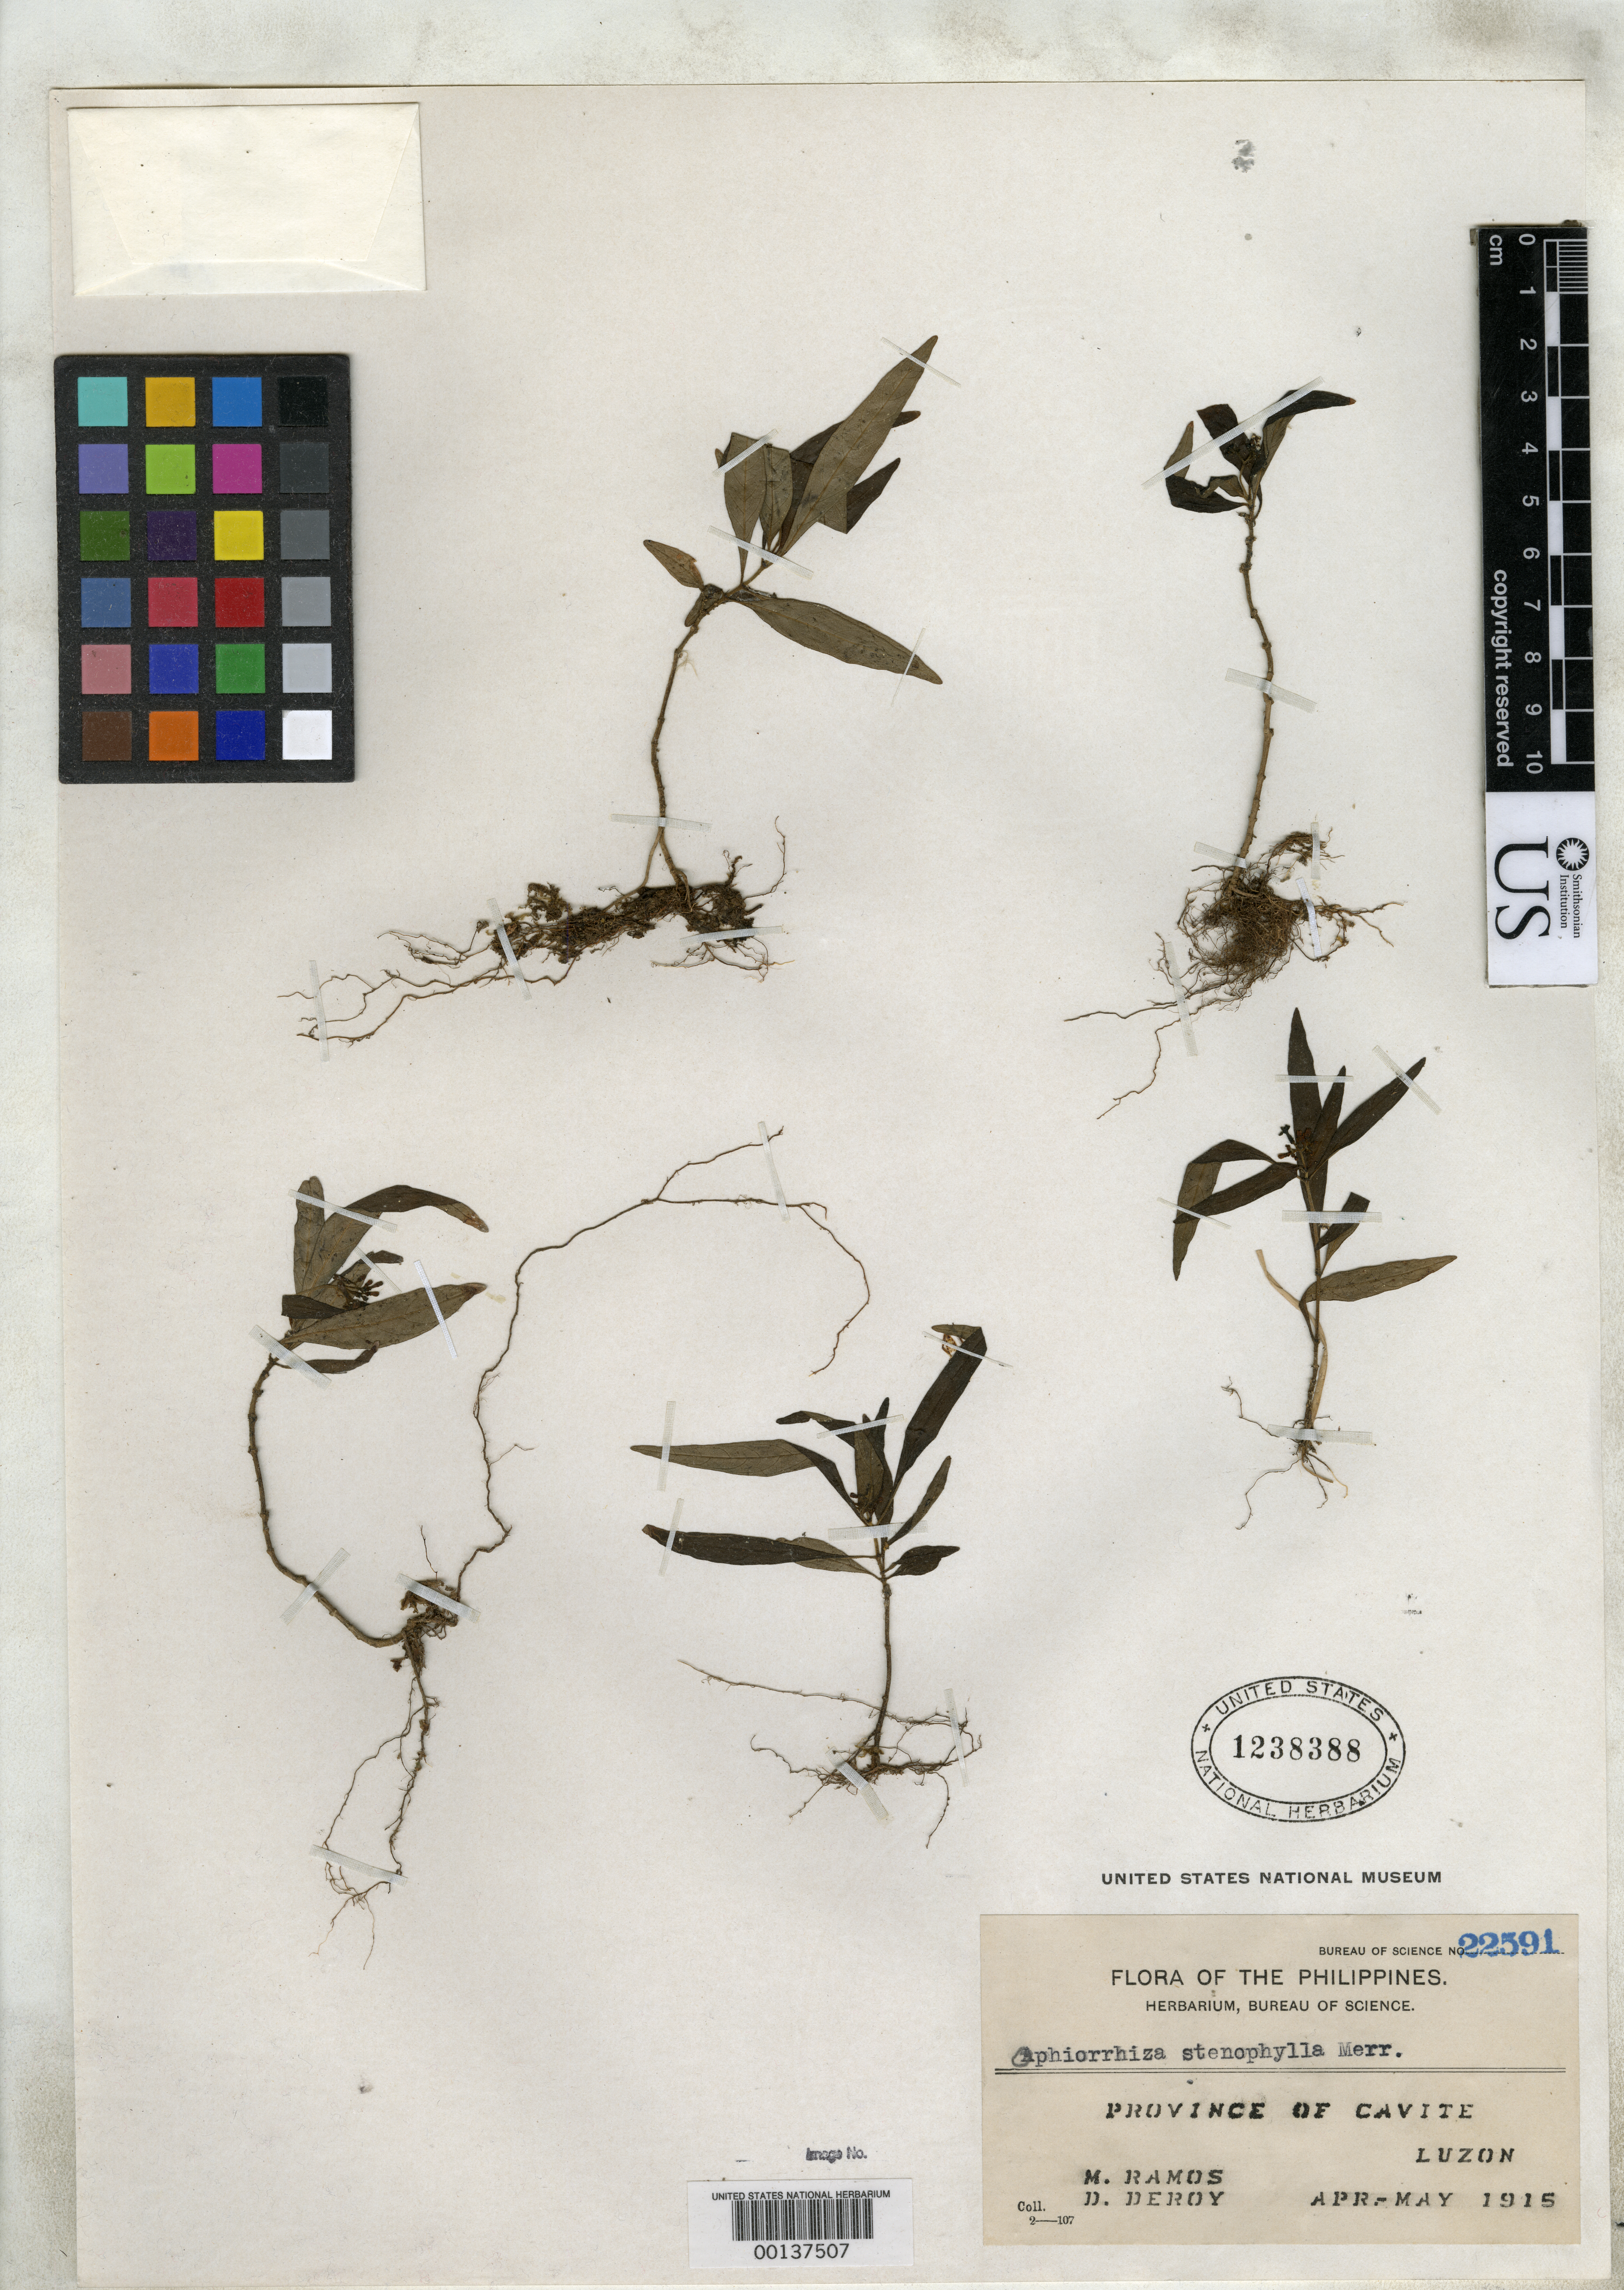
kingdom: Plantae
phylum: Tracheophyta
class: Magnoliopsida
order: Gentianales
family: Rubiaceae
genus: Ophiorrhiza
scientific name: Ophiorrhiza stenophylla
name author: Merr.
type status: Isotype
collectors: M. Ramos & D. Deroy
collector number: Bur. Sci. 22591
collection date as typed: Apr 1915 to -- May 1915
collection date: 1915-04/1915-05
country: Philippines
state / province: Calabarzon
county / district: Cavite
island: Luzon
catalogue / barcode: US 1238388